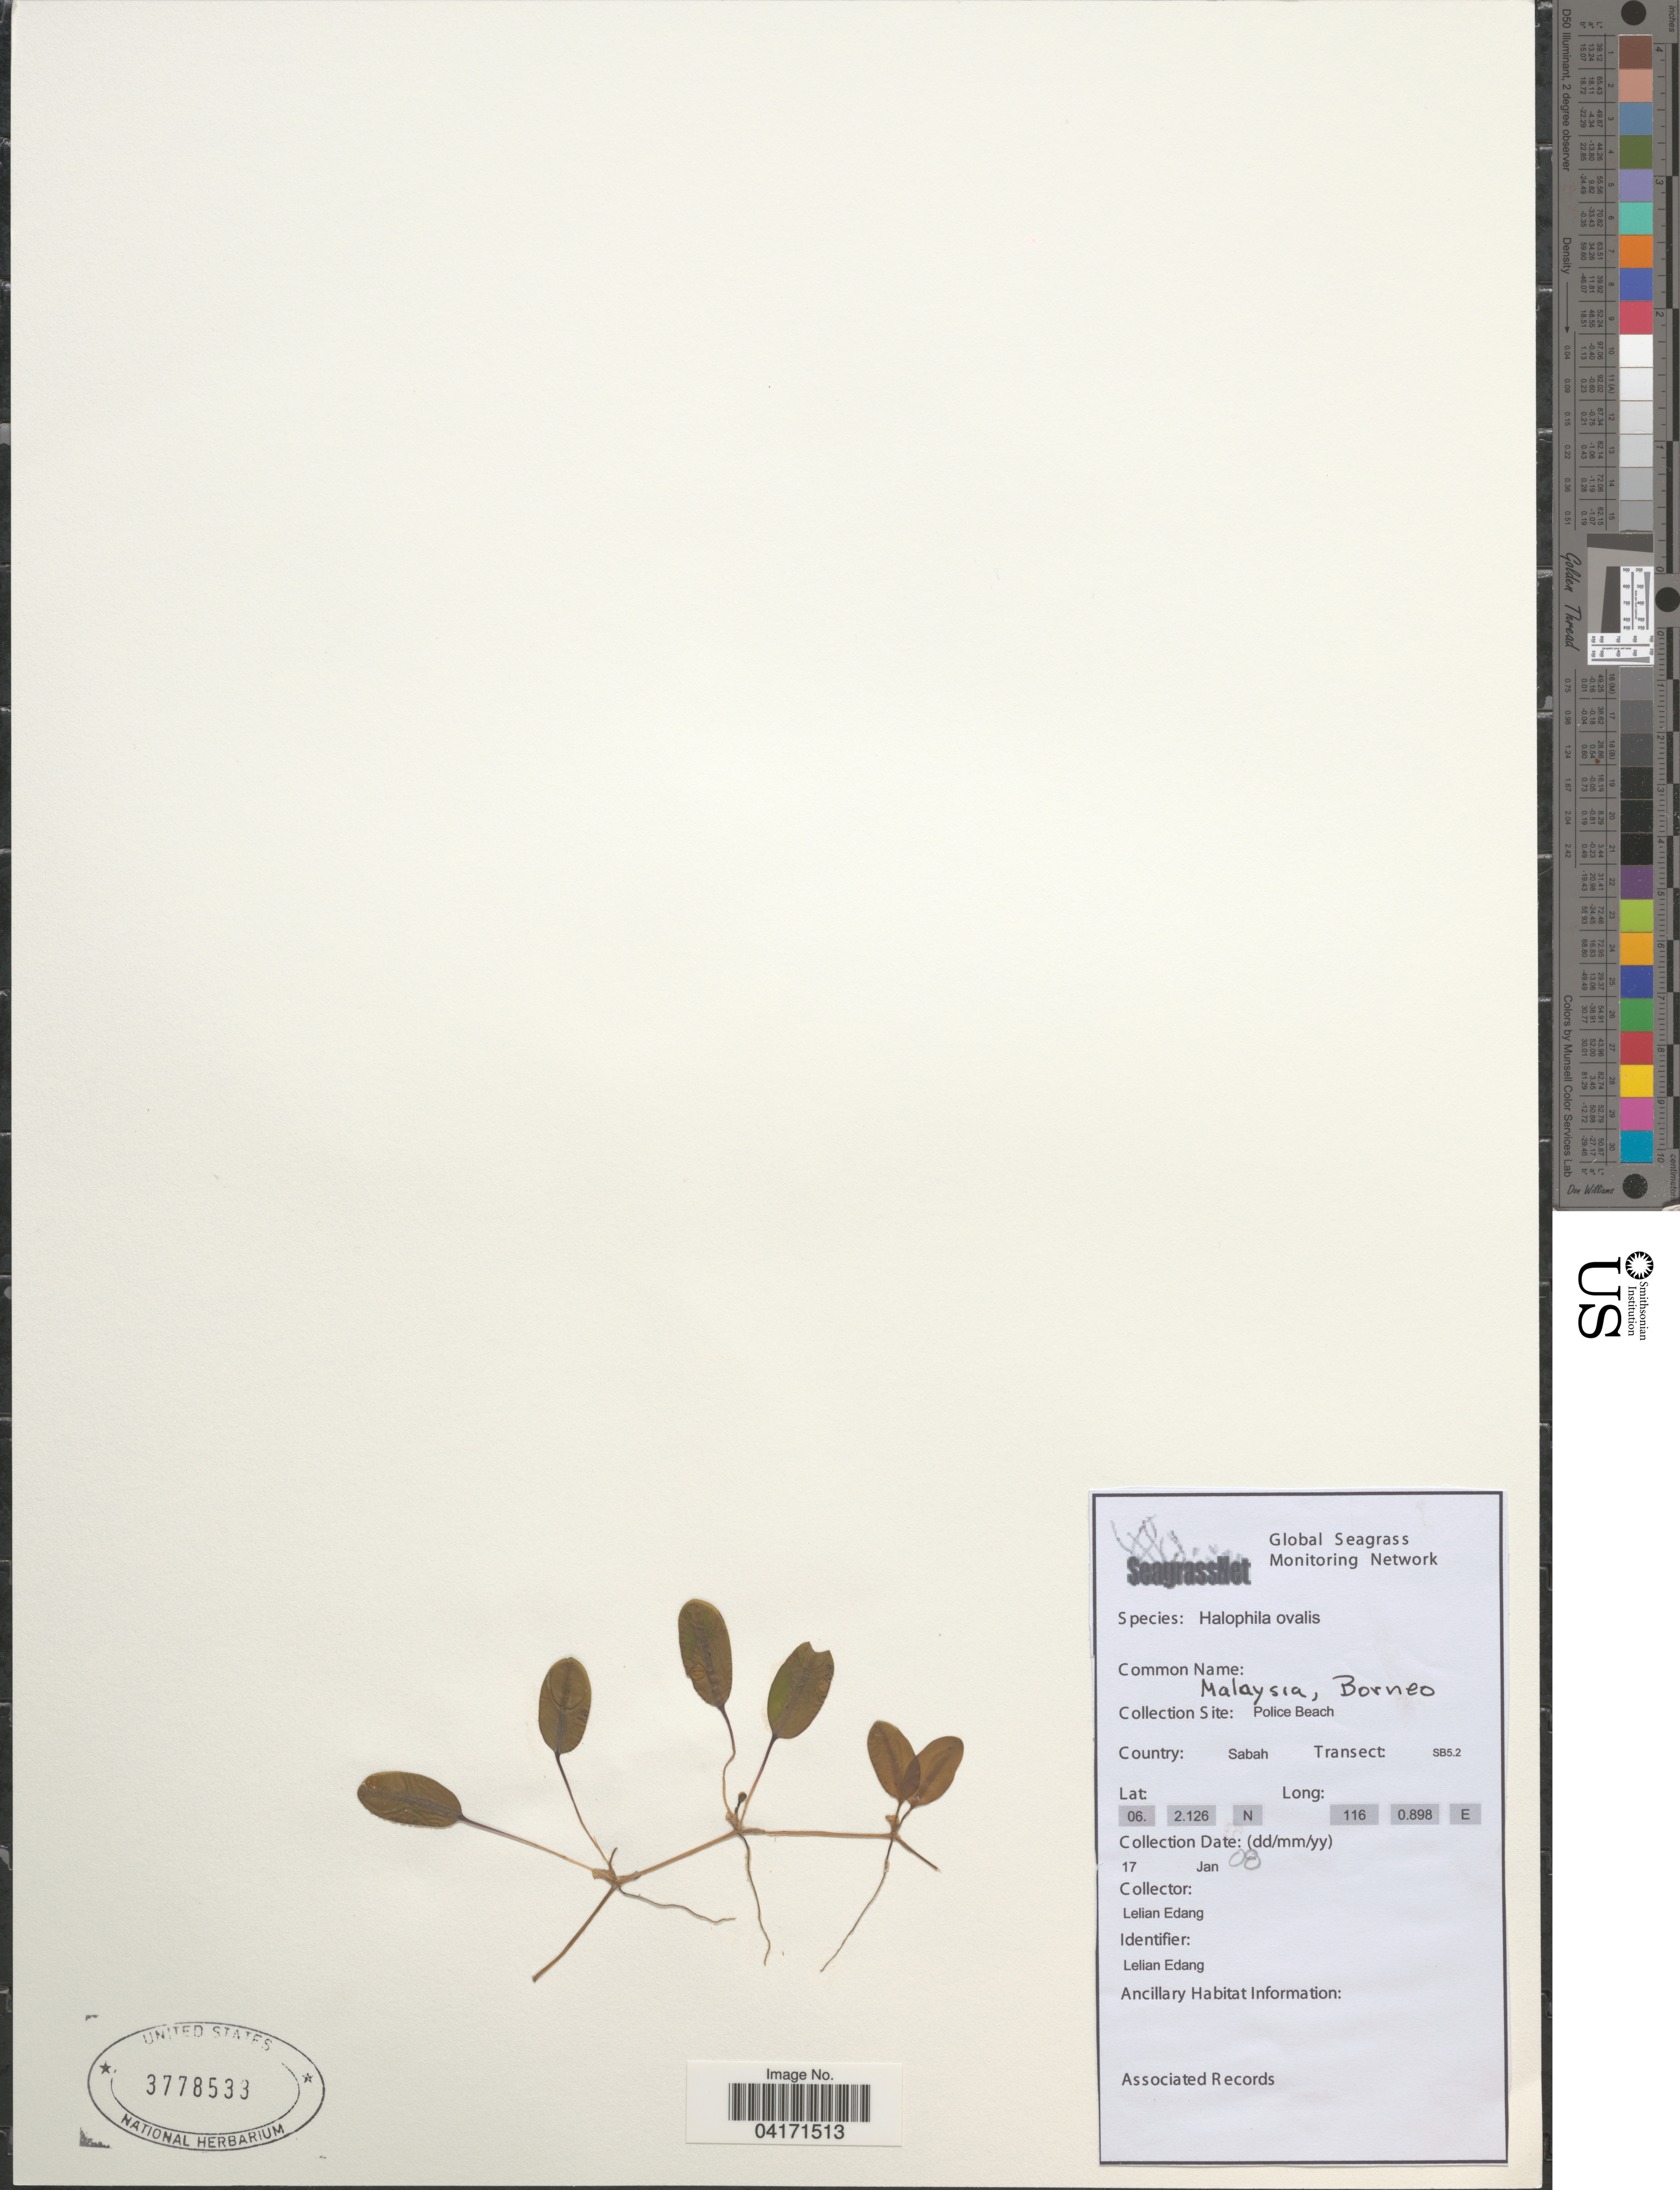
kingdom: Plantae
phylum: Tracheophyta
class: Liliopsida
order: Alismatales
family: Hydrocharitaceae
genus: Halophila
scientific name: Halophila ovalis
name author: (R. Br.) Hook. f.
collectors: L. Edang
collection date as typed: Transcribed d/m/y: 17/1/8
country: Malaysia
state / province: Sabah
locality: Borneo. Police Beach. Transect: SB5.2.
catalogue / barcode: US 3778533